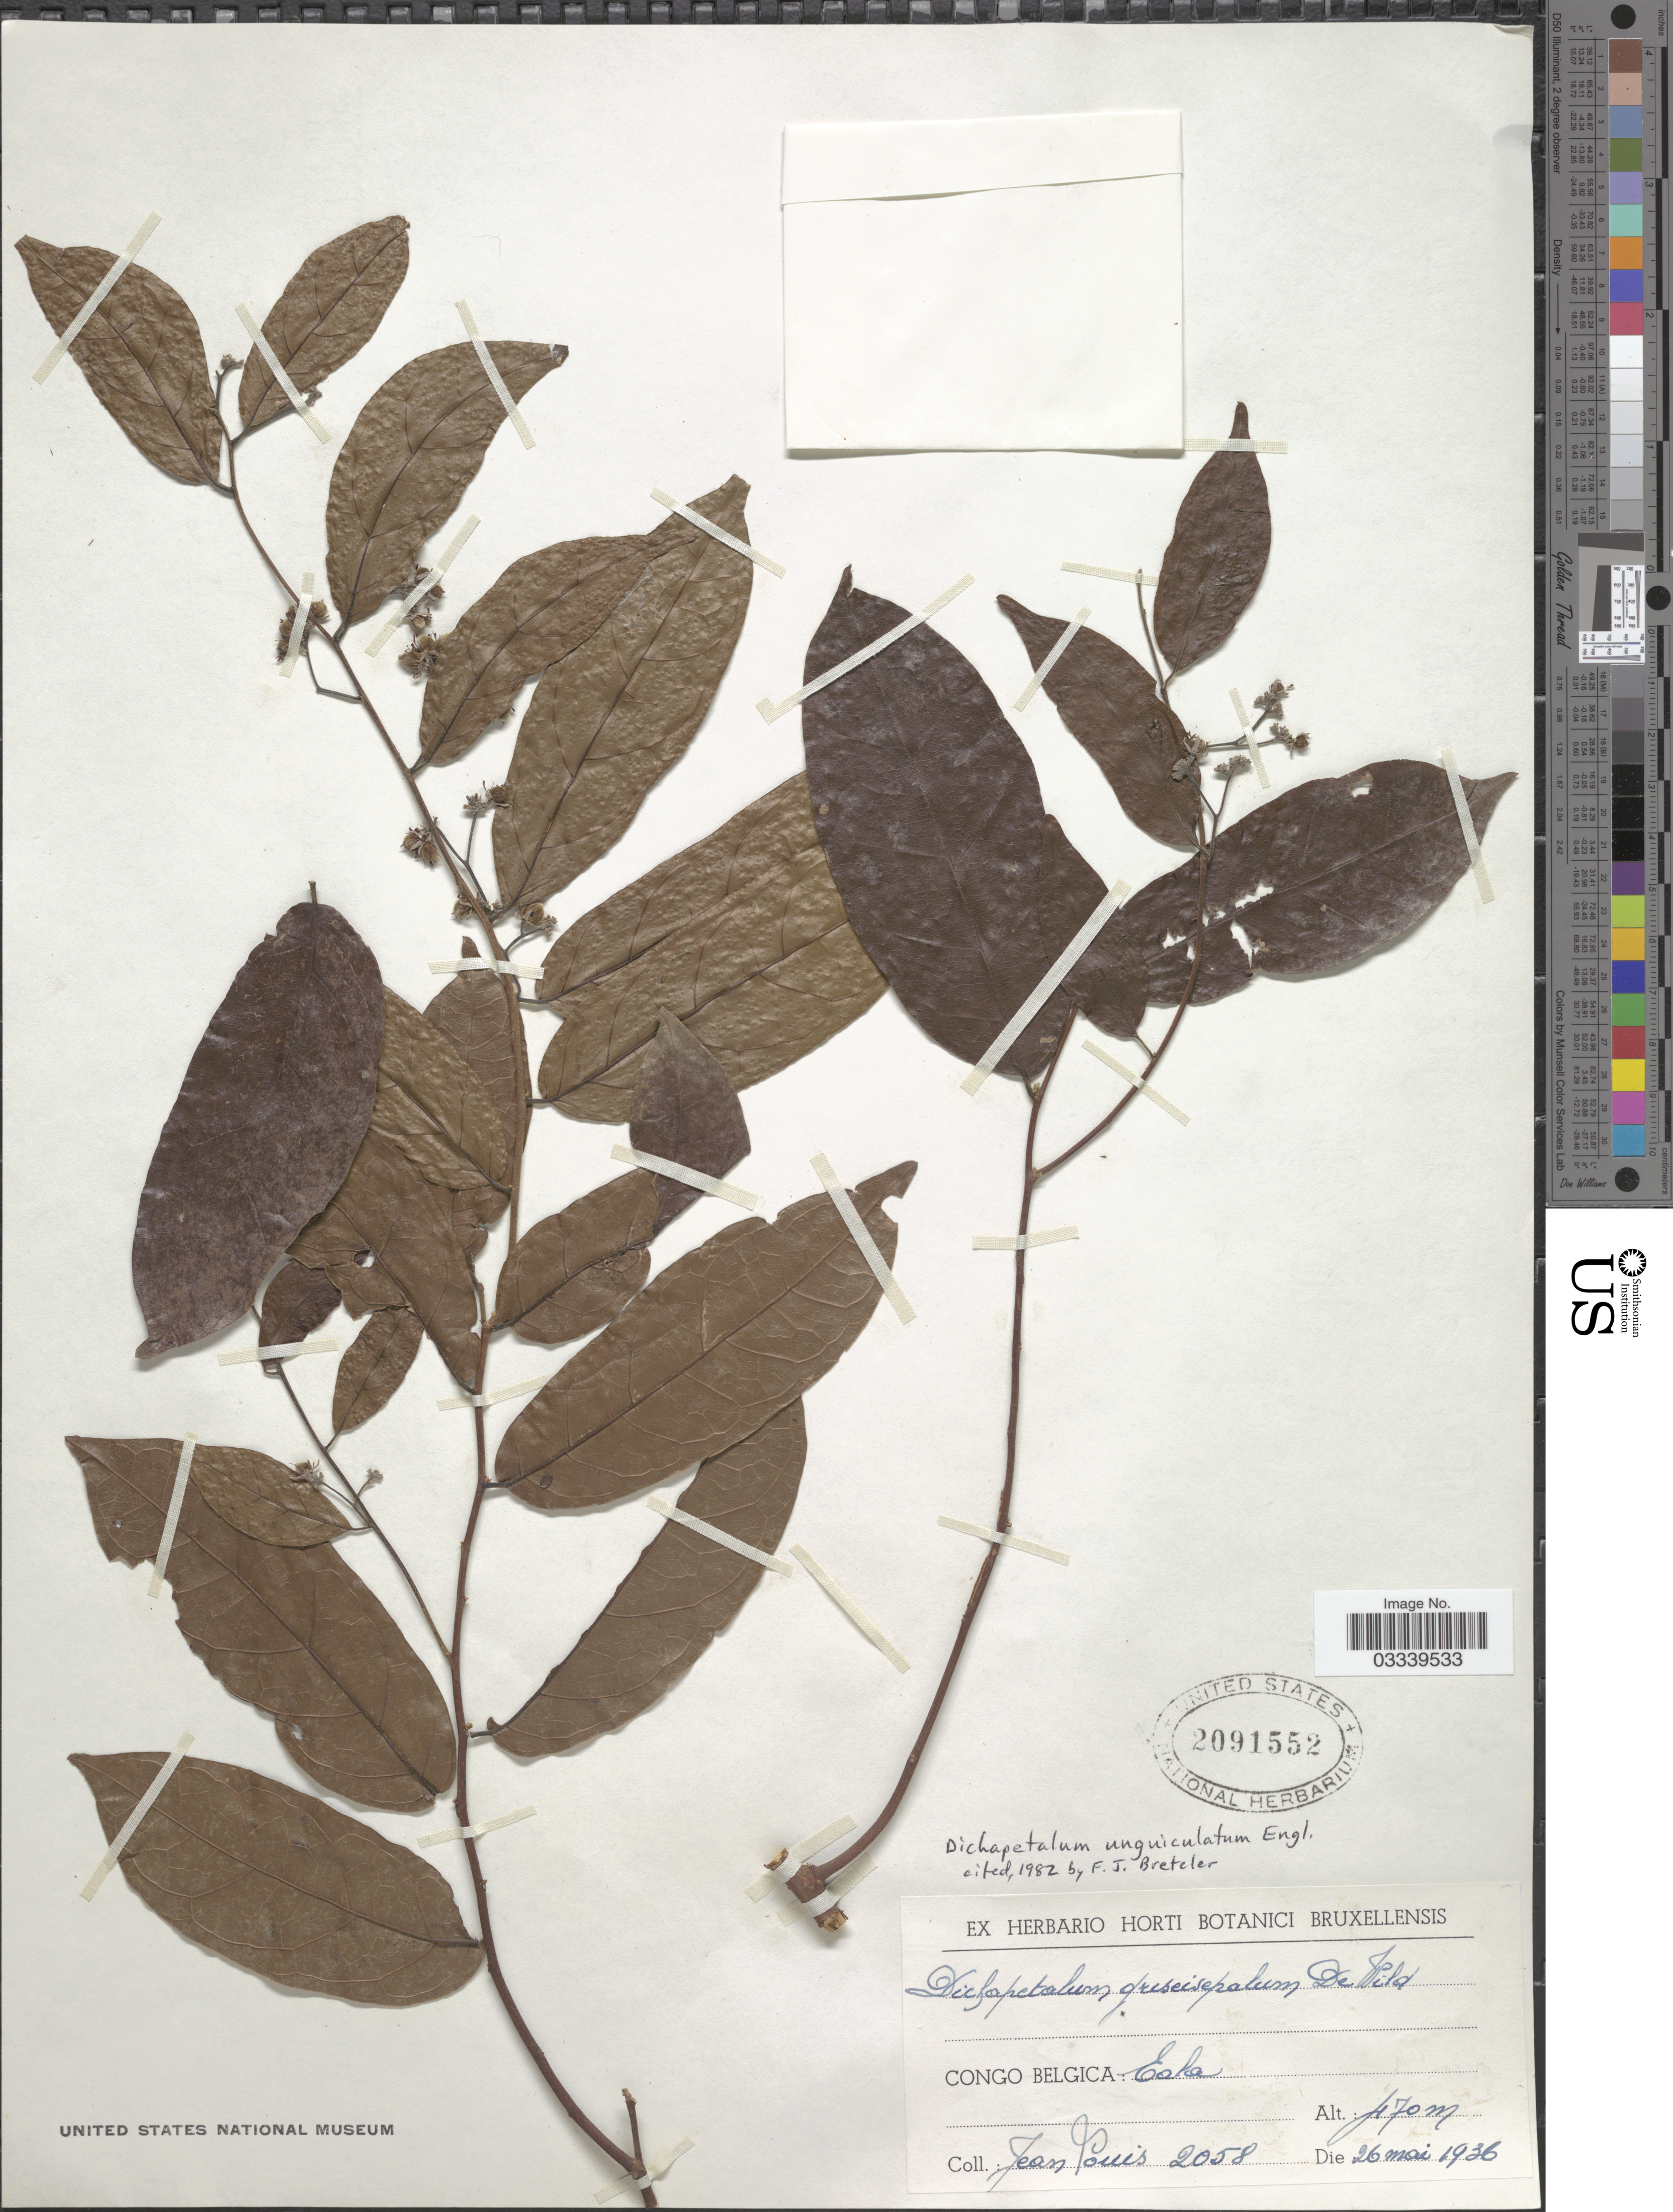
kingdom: Plantae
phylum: Tracheophyta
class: Magnoliopsida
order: Malpighiales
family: Dichapetalaceae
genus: Dichapetalum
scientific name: Dichapetalum unguiculatum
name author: Engl.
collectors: J. Louis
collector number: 2058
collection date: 1936-05-26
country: Congo, Democratic Republic of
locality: Congo Belgica: Eala.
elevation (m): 470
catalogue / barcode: US 2091552